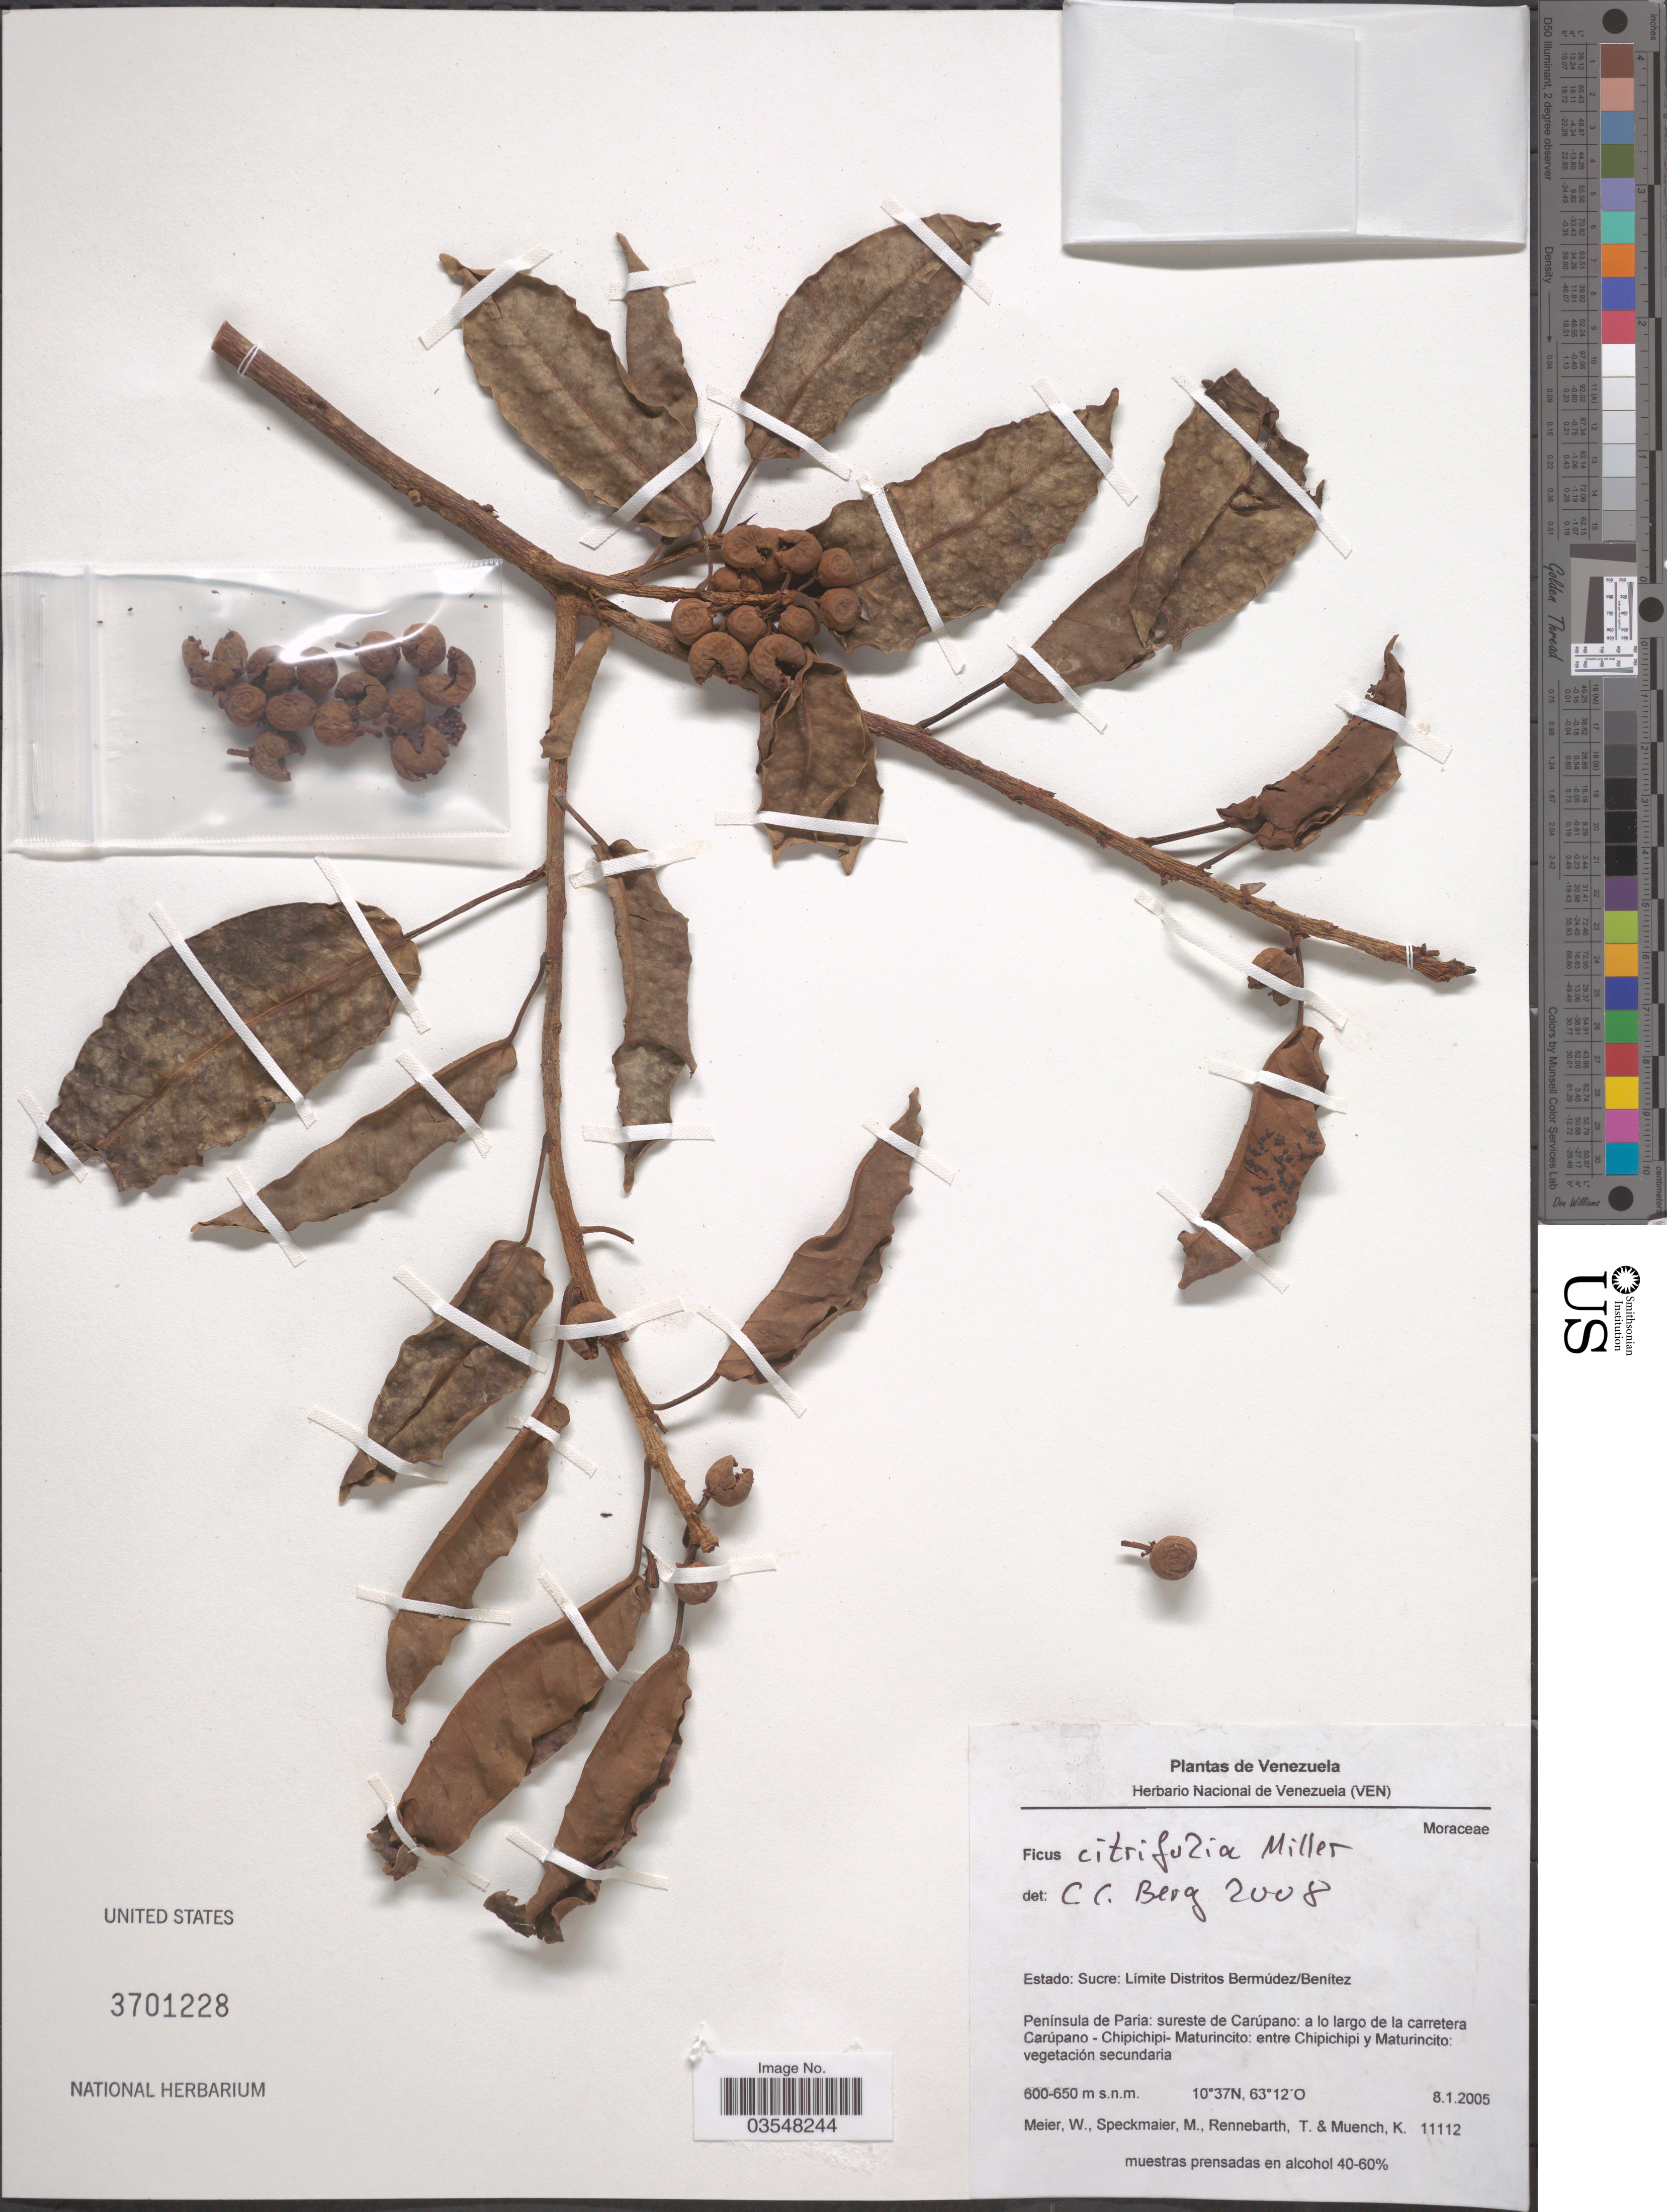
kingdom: Plantae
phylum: Tracheophyta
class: Magnoliopsida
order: Rosales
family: Moraceae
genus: Ficus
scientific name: Ficus citrifolia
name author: Mill.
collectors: W. Meier, M. Speckmaier, T. Rennebarth & K. Muench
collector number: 11112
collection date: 2005-01-08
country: Venezuela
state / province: Sucre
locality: Estado: Sucre: Límite Distritos Bermúdez/Benítez. Península de Paria: sureste de Carúpano: a lo largo de la carretera Carúpano - Chipichipi - Maturincito: entre Chipichipi y Maturincito.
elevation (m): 600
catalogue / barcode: US 3701228